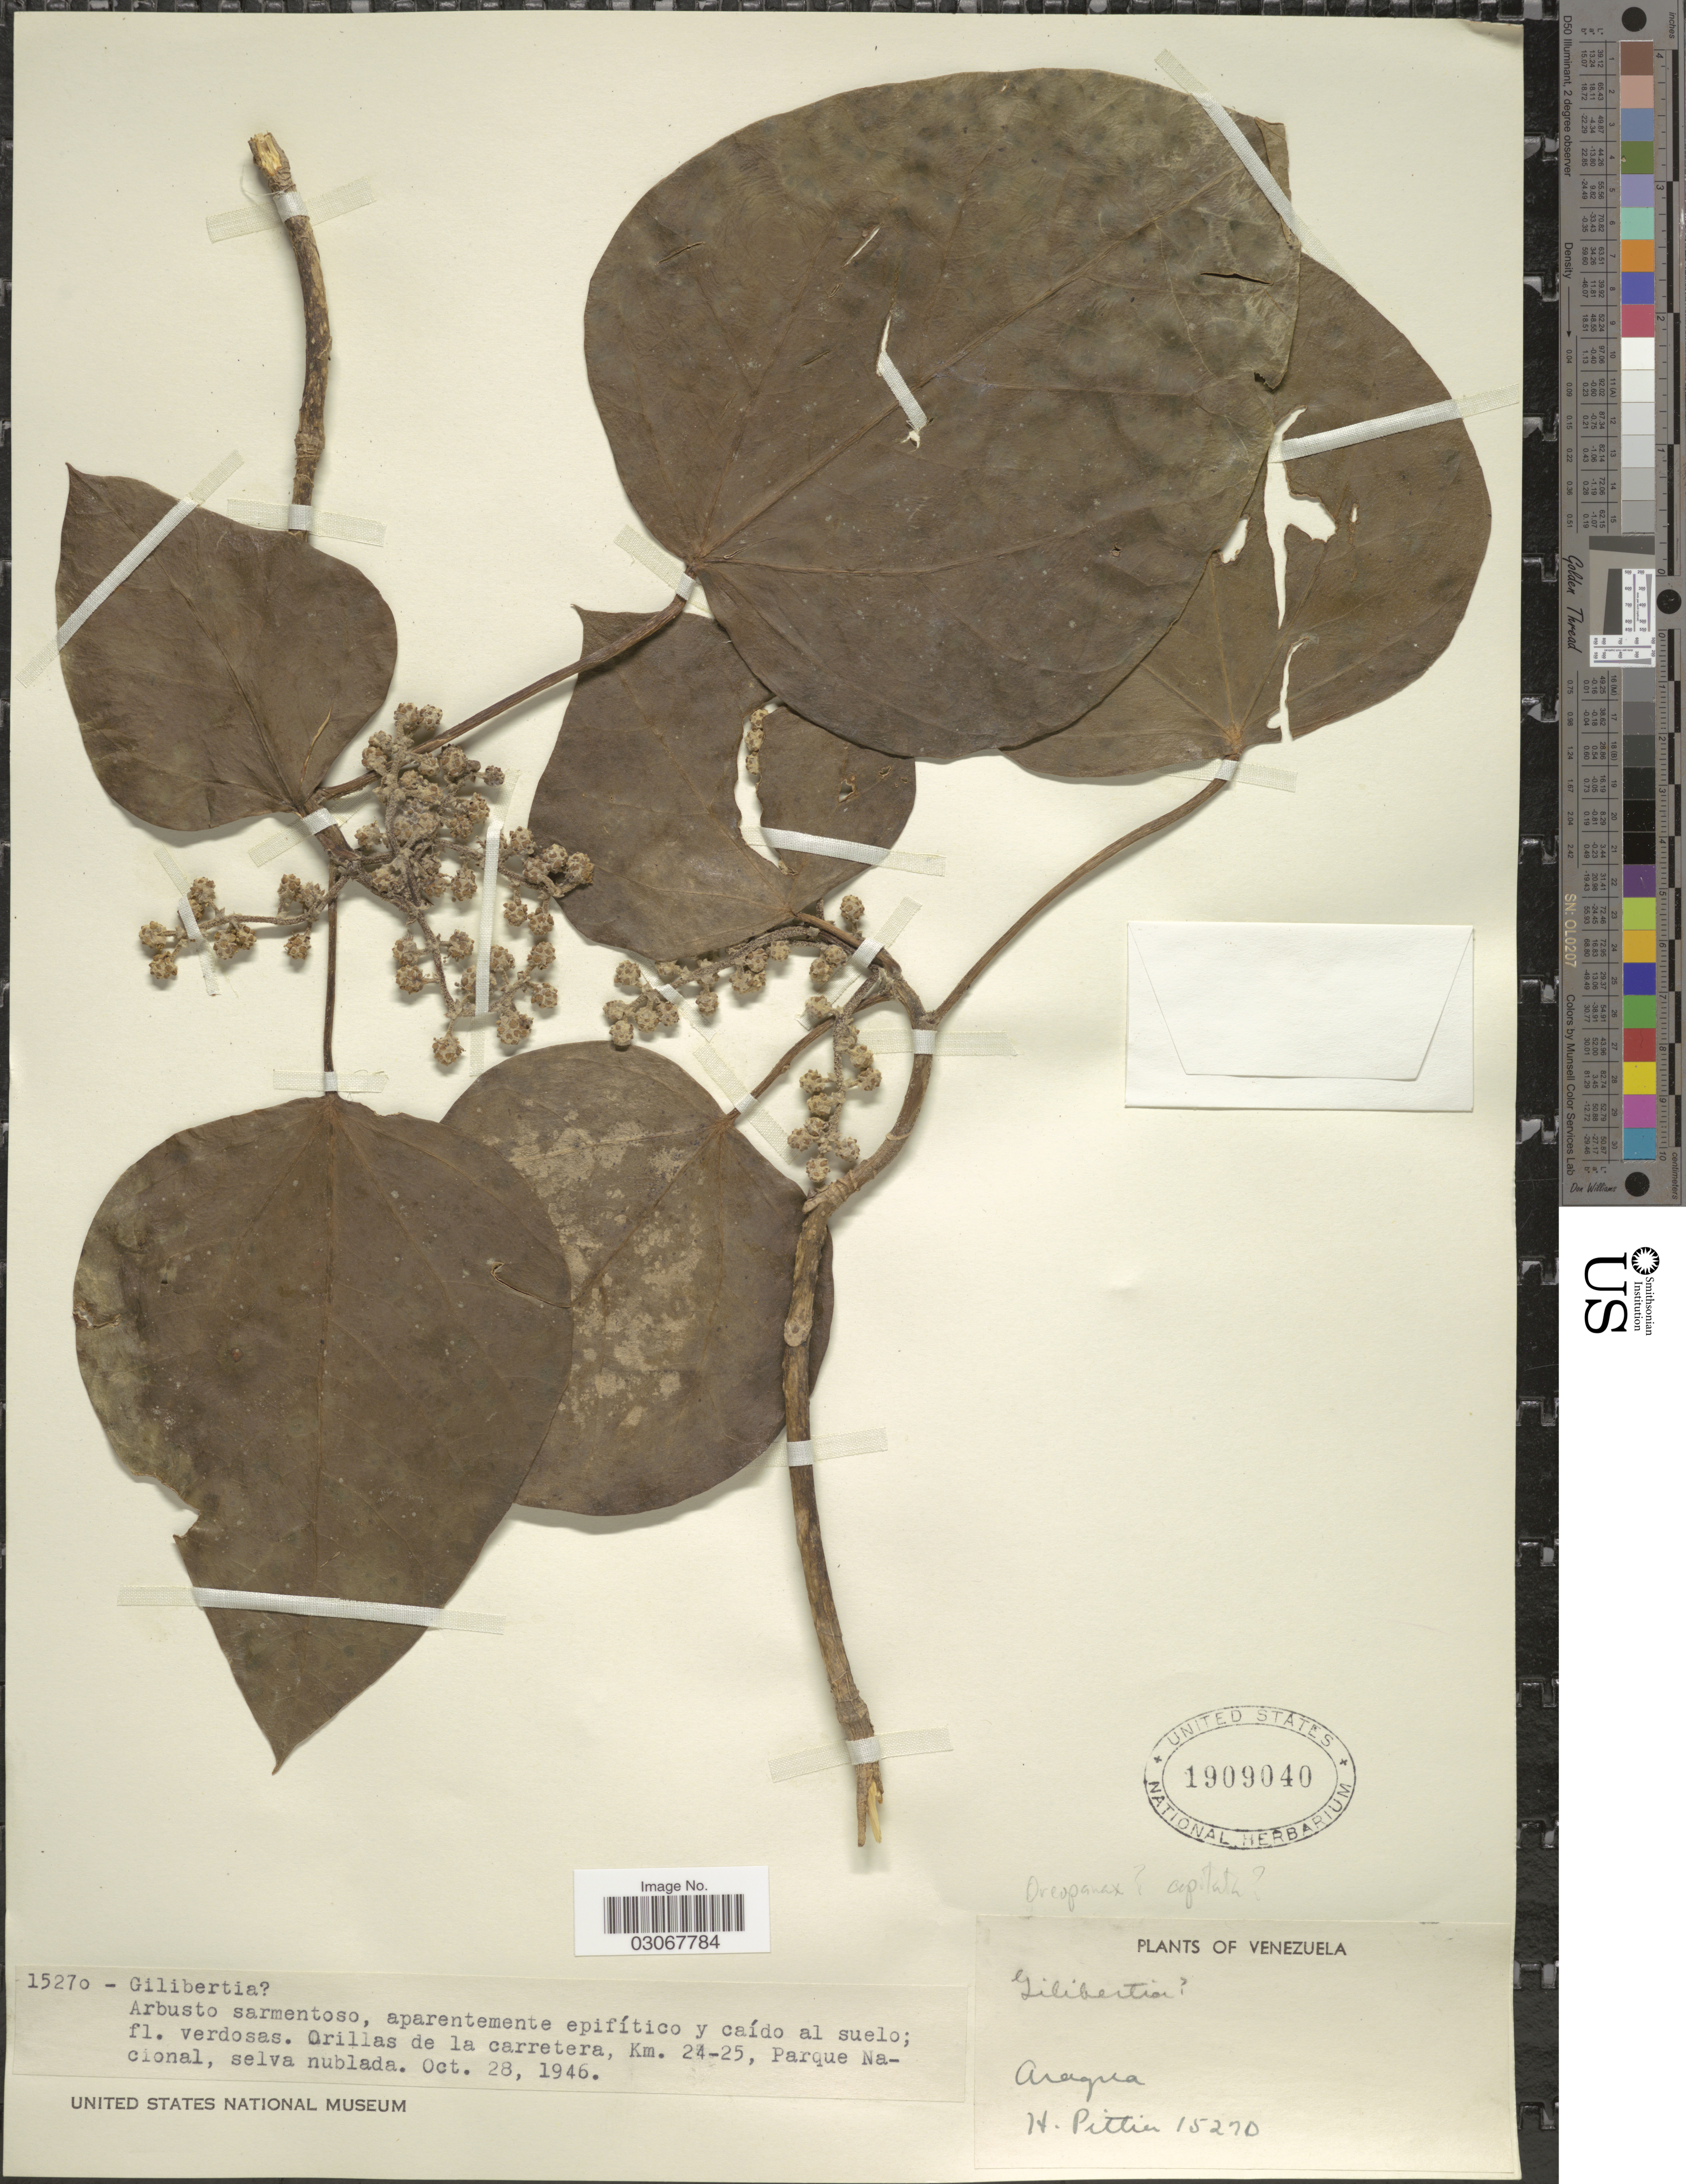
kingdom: Plantae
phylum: Tracheophyta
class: Magnoliopsida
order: Apiales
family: Araliaceae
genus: Oreopanax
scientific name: Oreopanax capitatus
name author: (Jacq.) Decne. & Planch.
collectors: H. F. Pittier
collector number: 15270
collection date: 1946-10-28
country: Venezuela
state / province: Aragua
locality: Orillas de la carretera, Km. 24-25, Parque Nacional.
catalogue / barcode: US 1909040